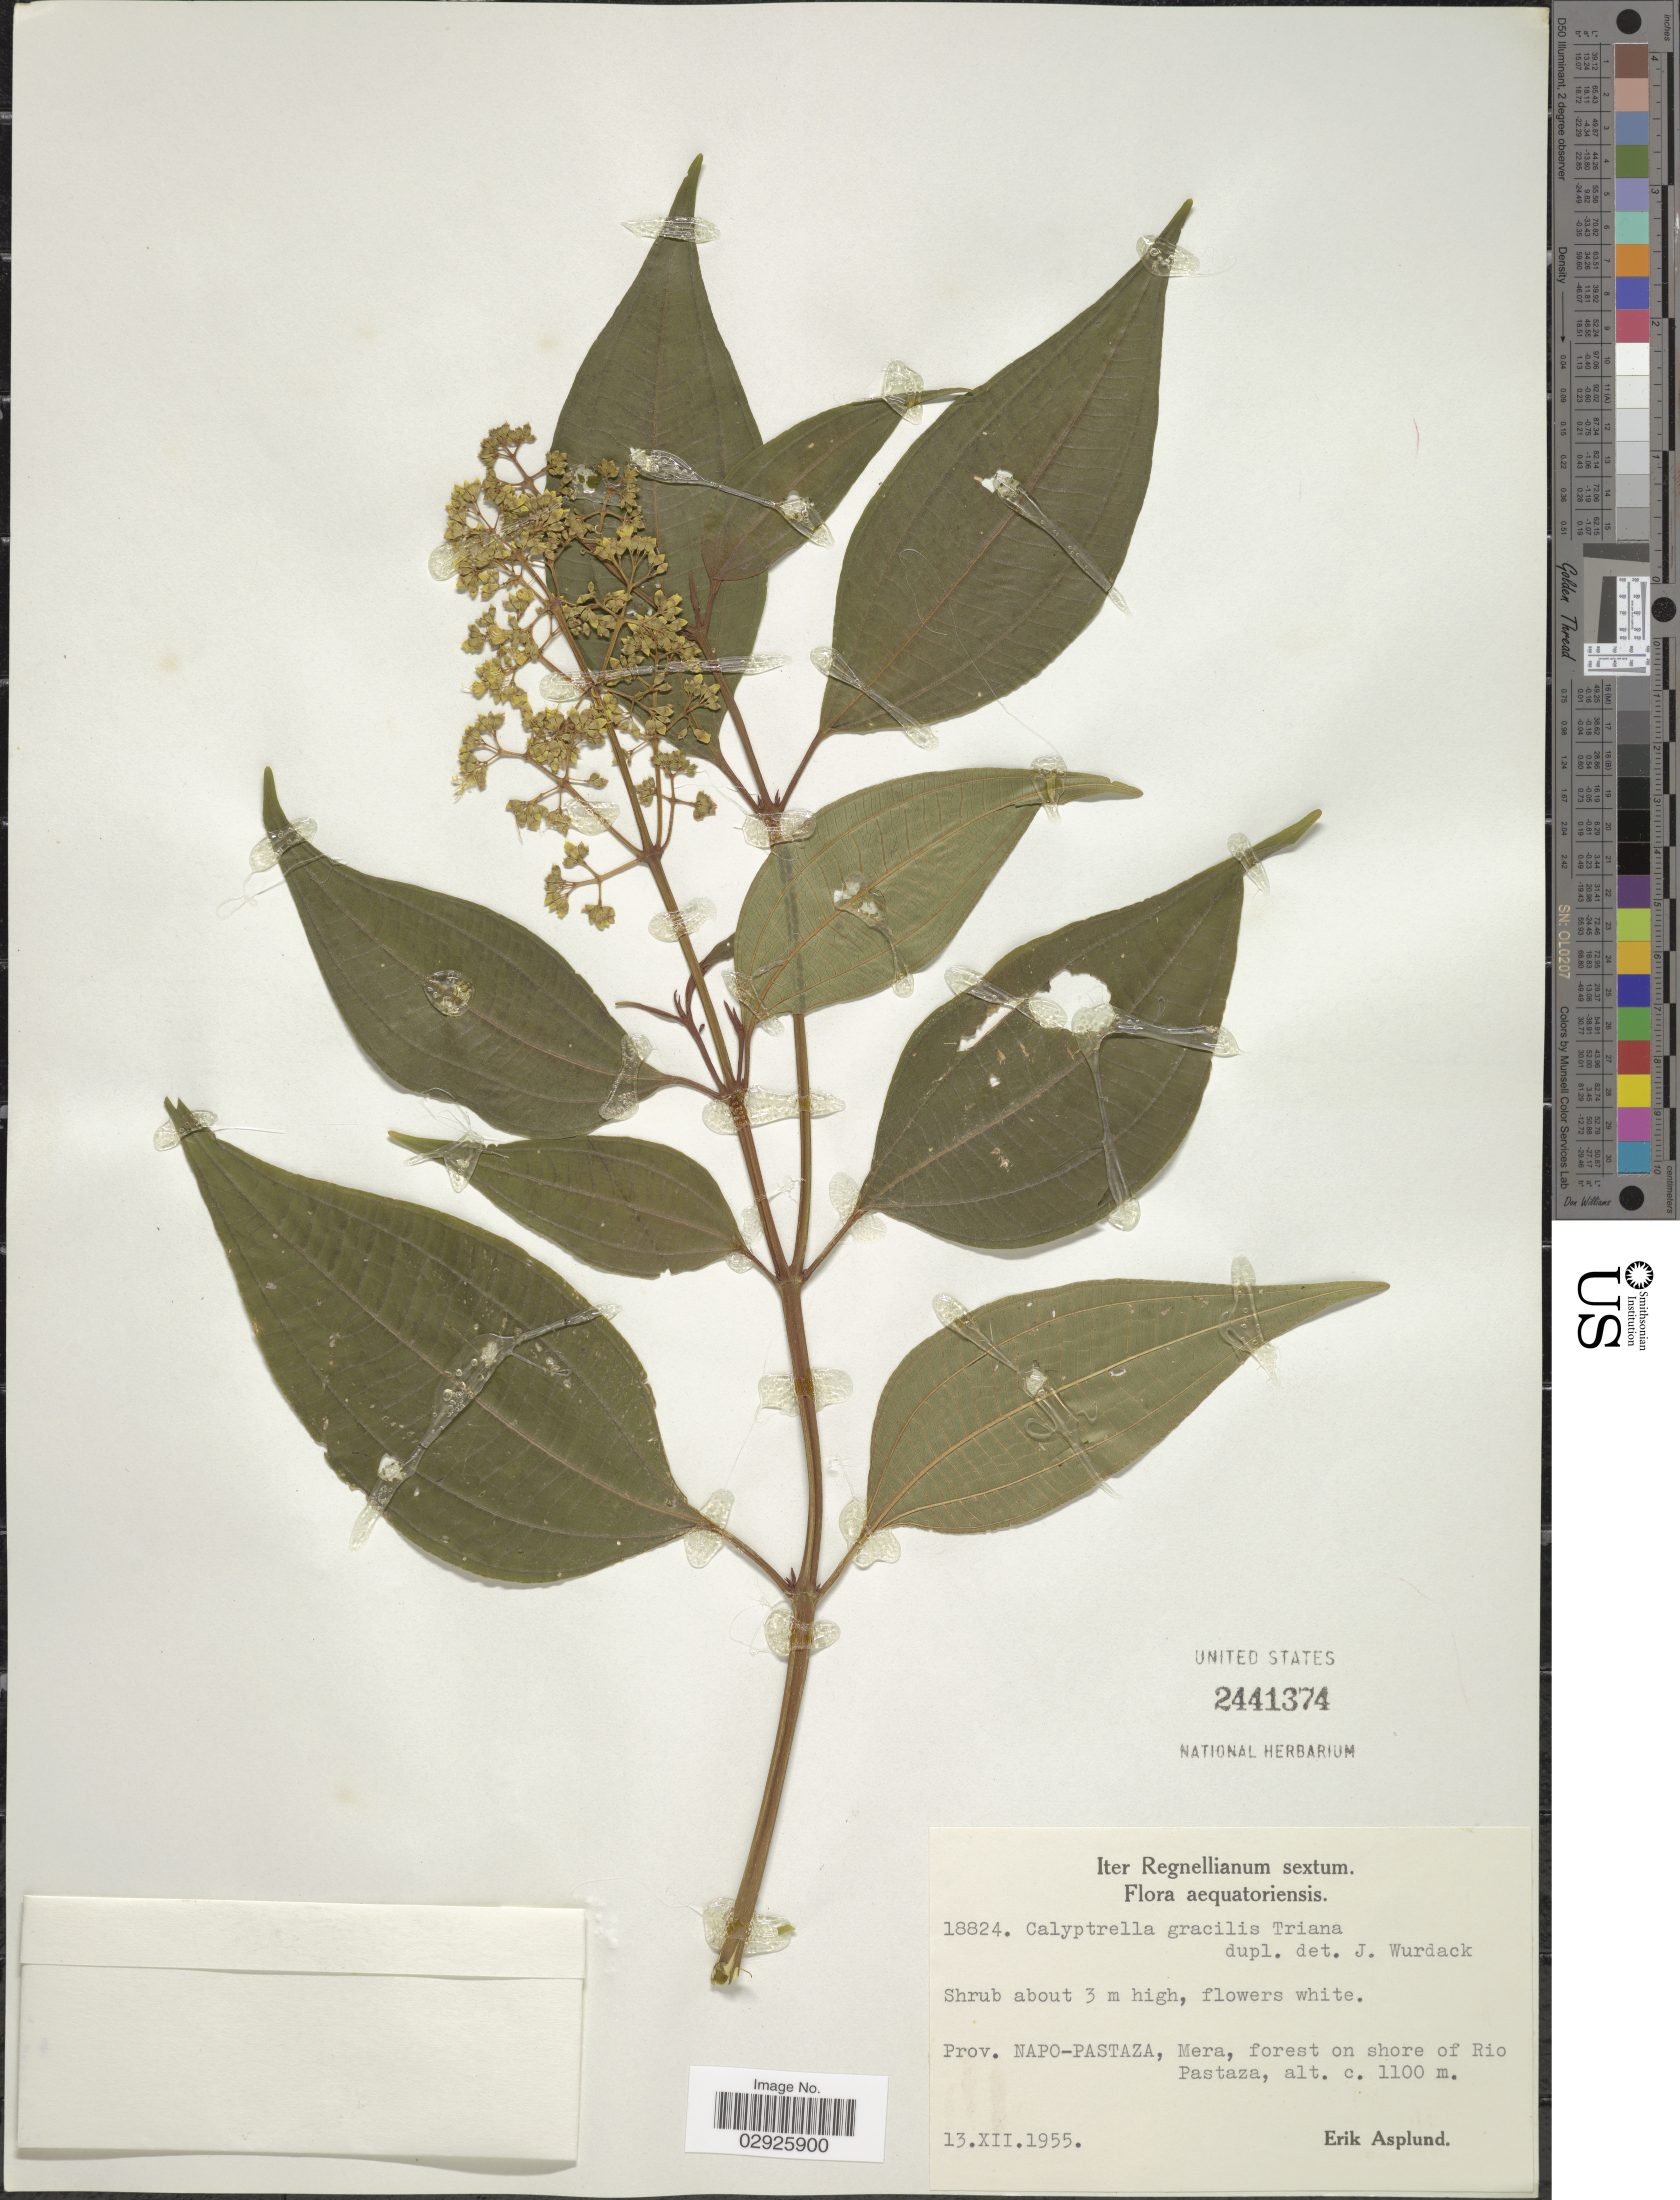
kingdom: Plantae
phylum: Tracheophyta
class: Magnoliopsida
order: Myrtales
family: Melastomataceae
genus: Graffenrieda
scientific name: Graffenrieda gracilis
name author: (Triana) L.O. Williams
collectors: E. Asplund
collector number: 18824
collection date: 1955-12-13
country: Ecuador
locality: Prov. Napo-Pastaza, Mera, forest on shore of Rio Pastaza.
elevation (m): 1100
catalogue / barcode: US 2441374